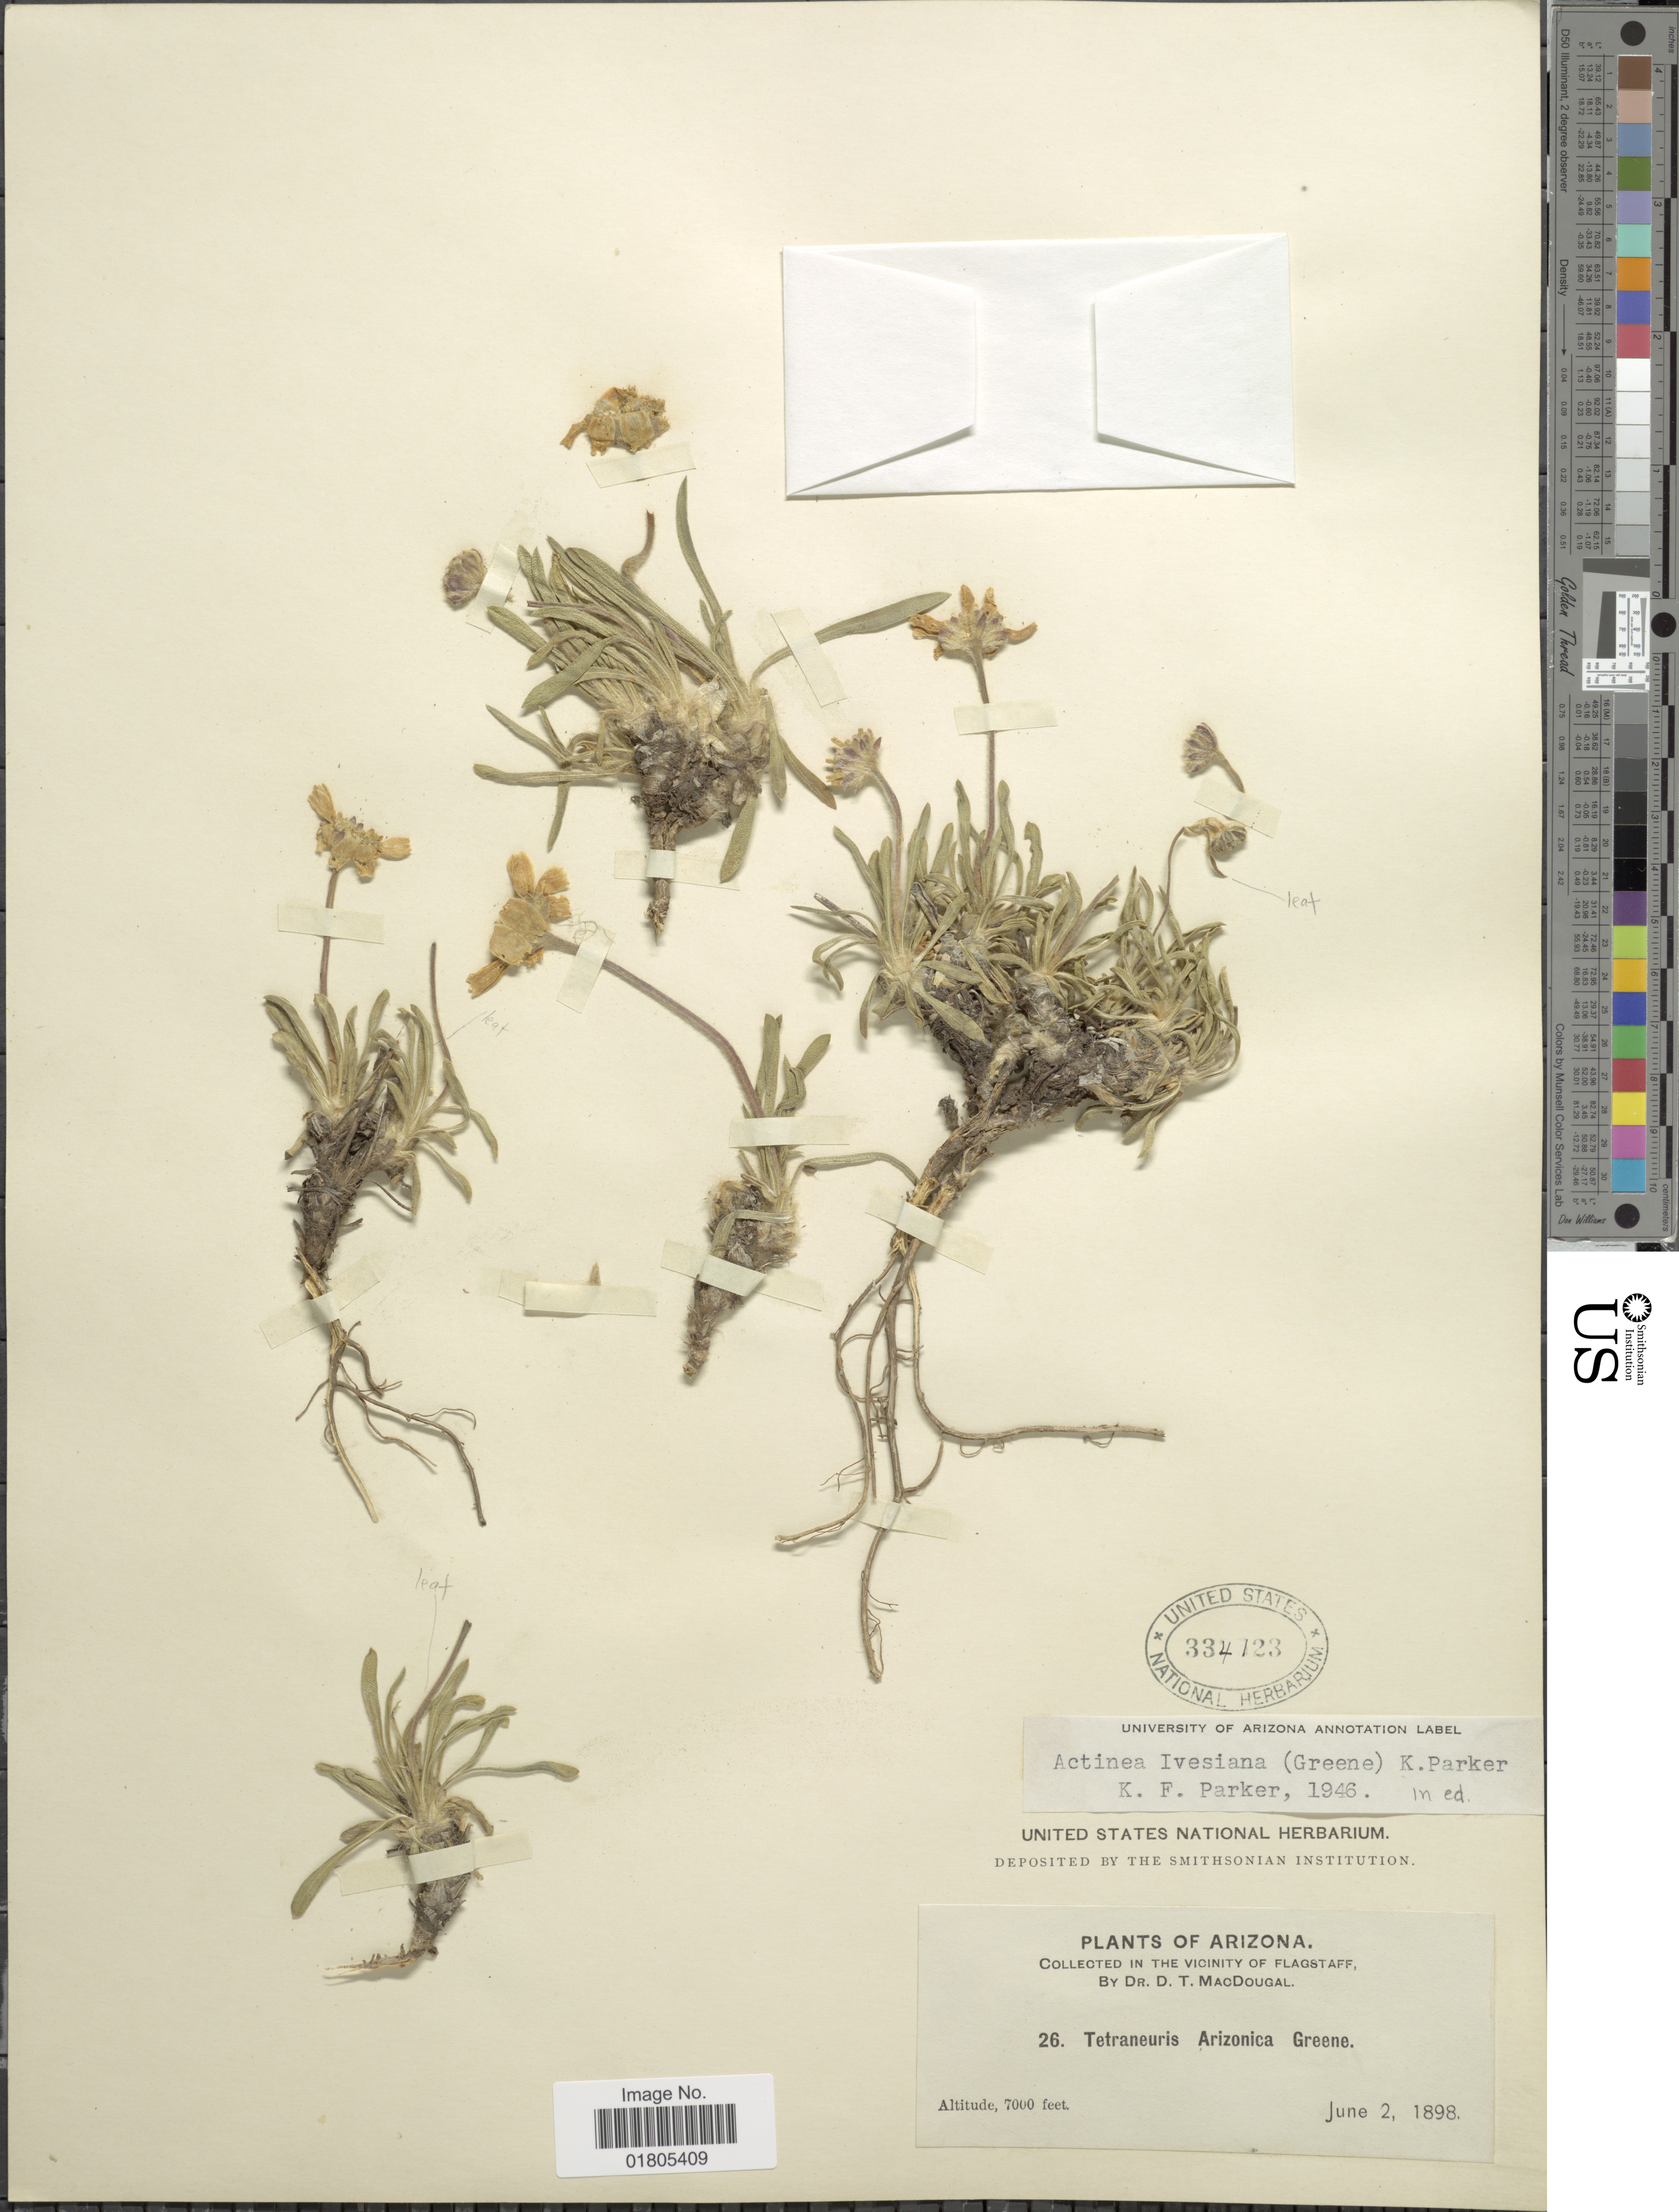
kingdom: Plantae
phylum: Tracheophyta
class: Magnoliopsida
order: Asterales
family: Asteraceae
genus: Actinea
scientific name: Actinea ivesiana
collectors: D. T. MacDougal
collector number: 26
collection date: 1898-06-02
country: United States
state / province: Arizona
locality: In the vicinity of Flagstaff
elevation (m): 2134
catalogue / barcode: US 334123